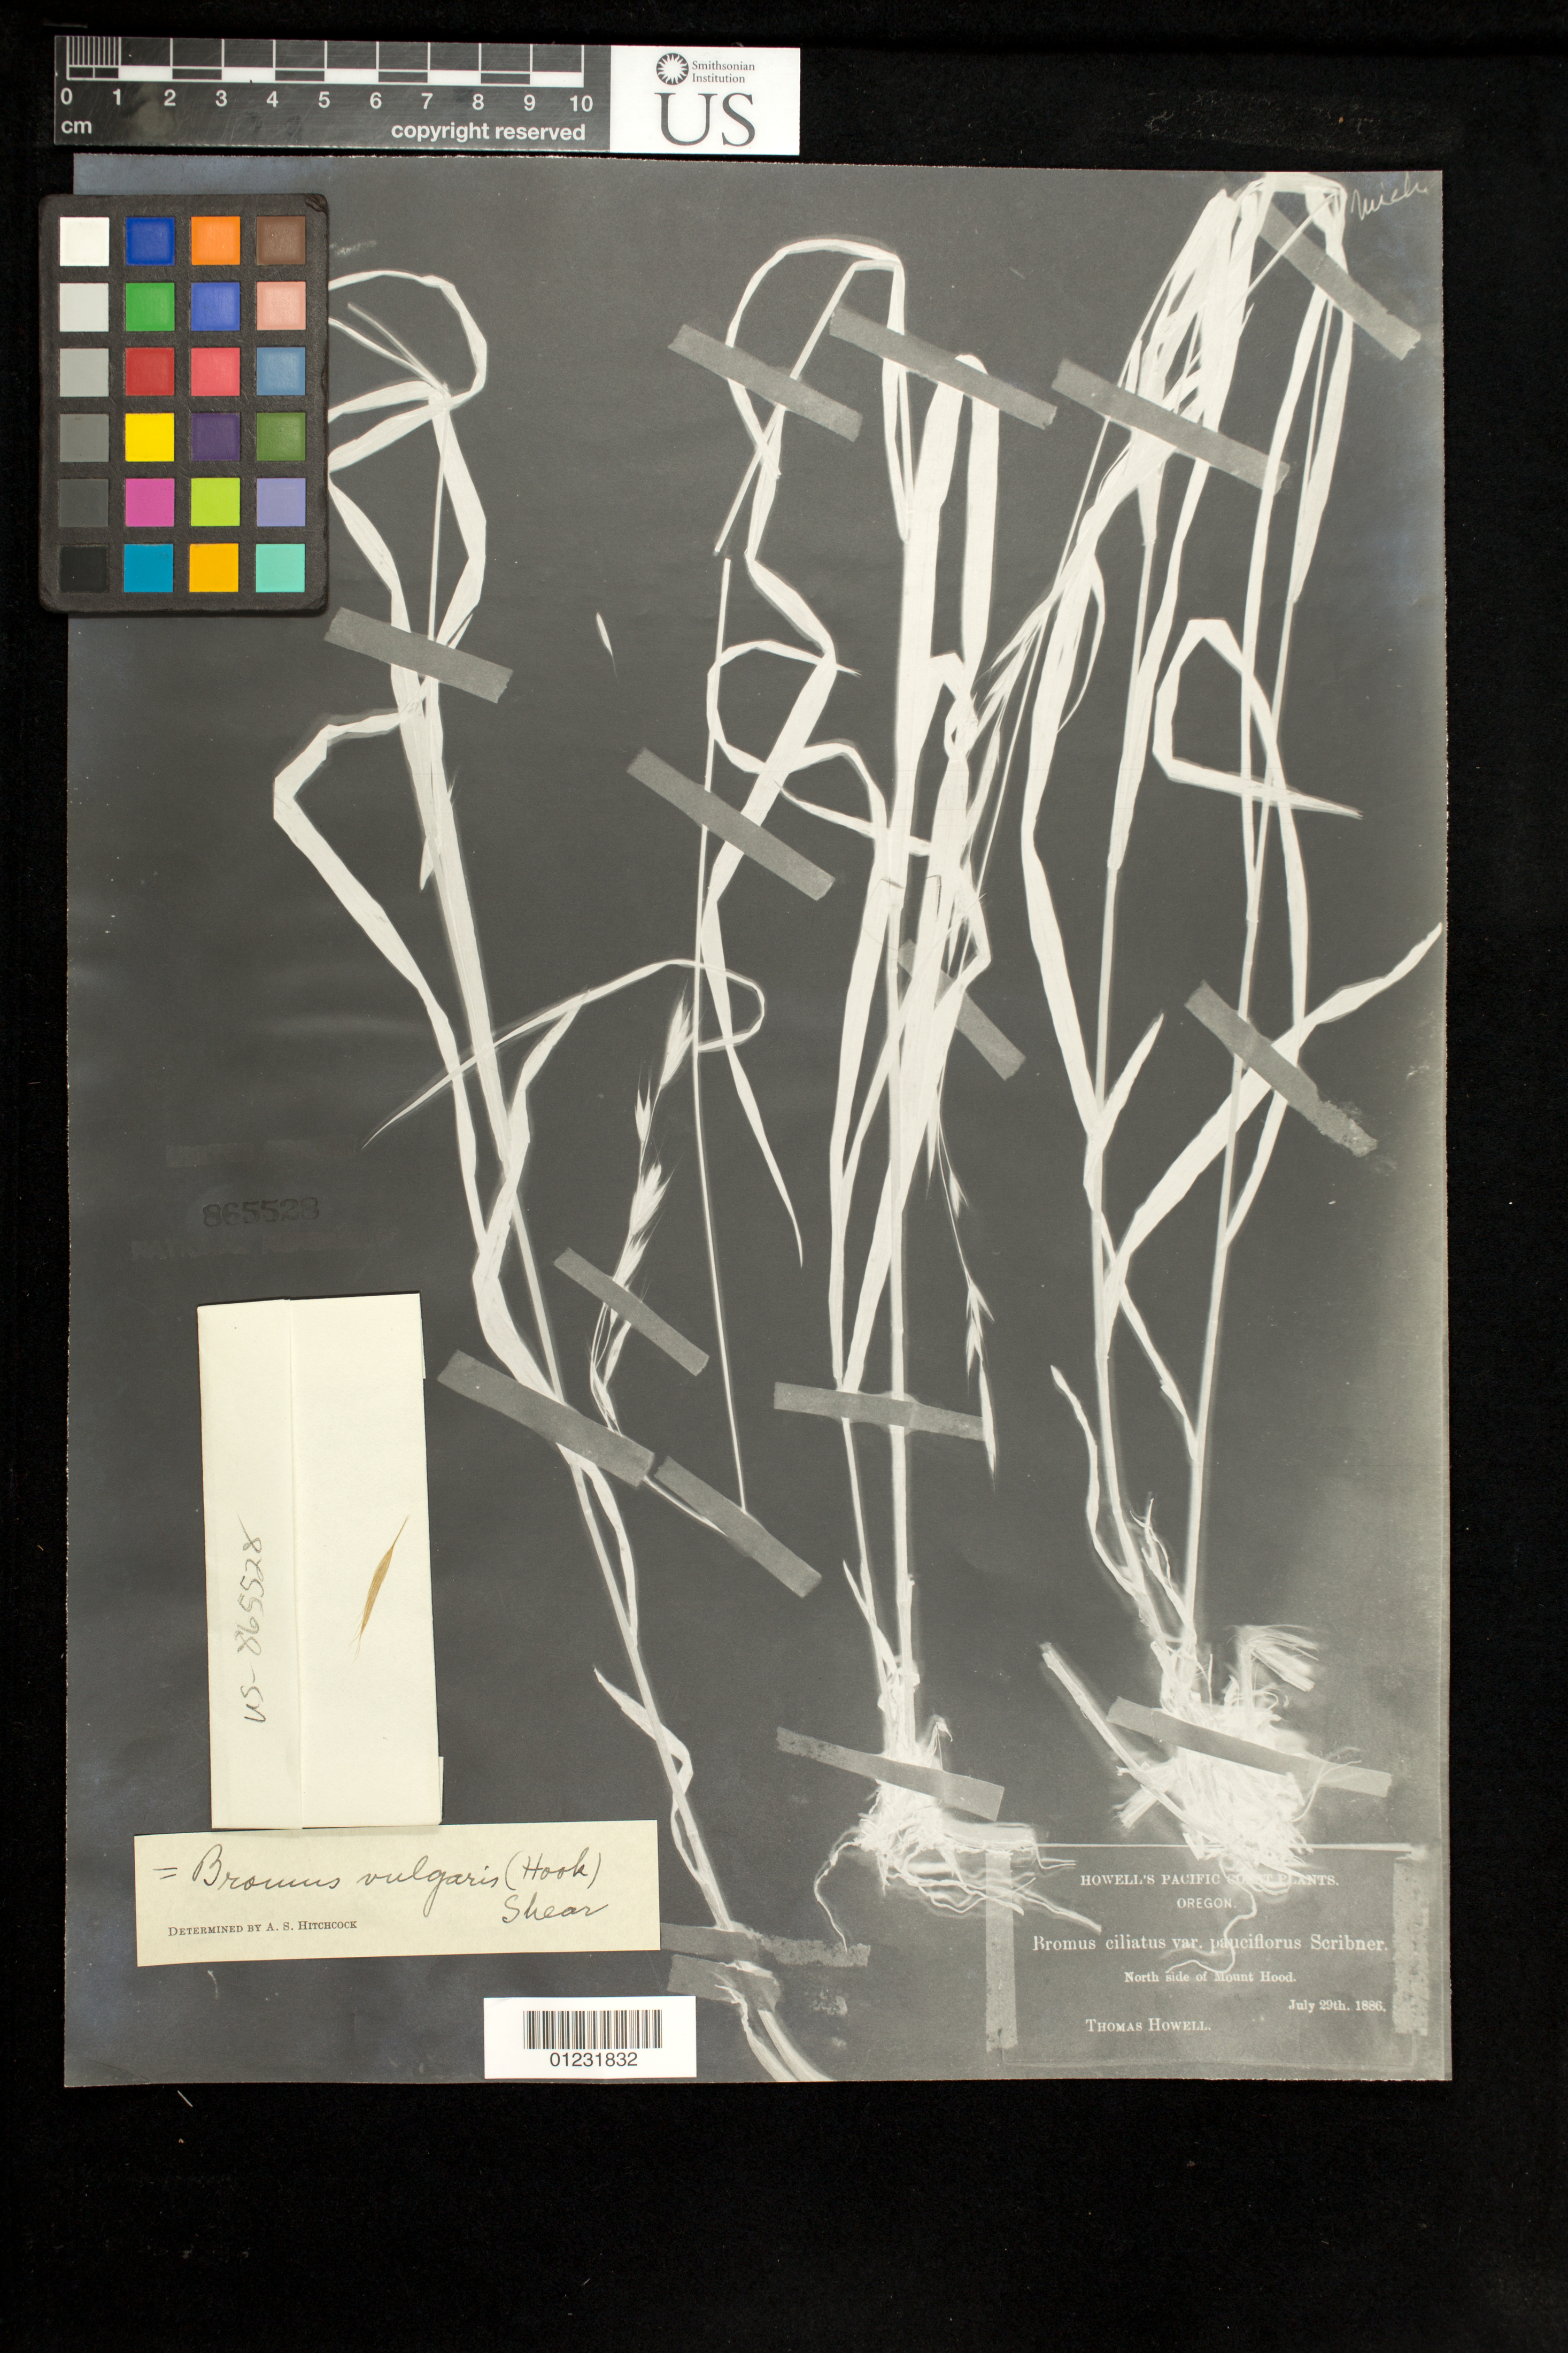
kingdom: Plantae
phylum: Tracheophyta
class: Liliopsida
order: Poales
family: Poaceae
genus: Bromus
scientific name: Bromus ciliatus var. pauciflorus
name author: Vasey ex W.J. Beal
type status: Type Collection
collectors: T. J. Howell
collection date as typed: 29 Jul 1886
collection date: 1886-07-29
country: United States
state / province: Oregon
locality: North side of Mt. Hood.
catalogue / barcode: US 865528